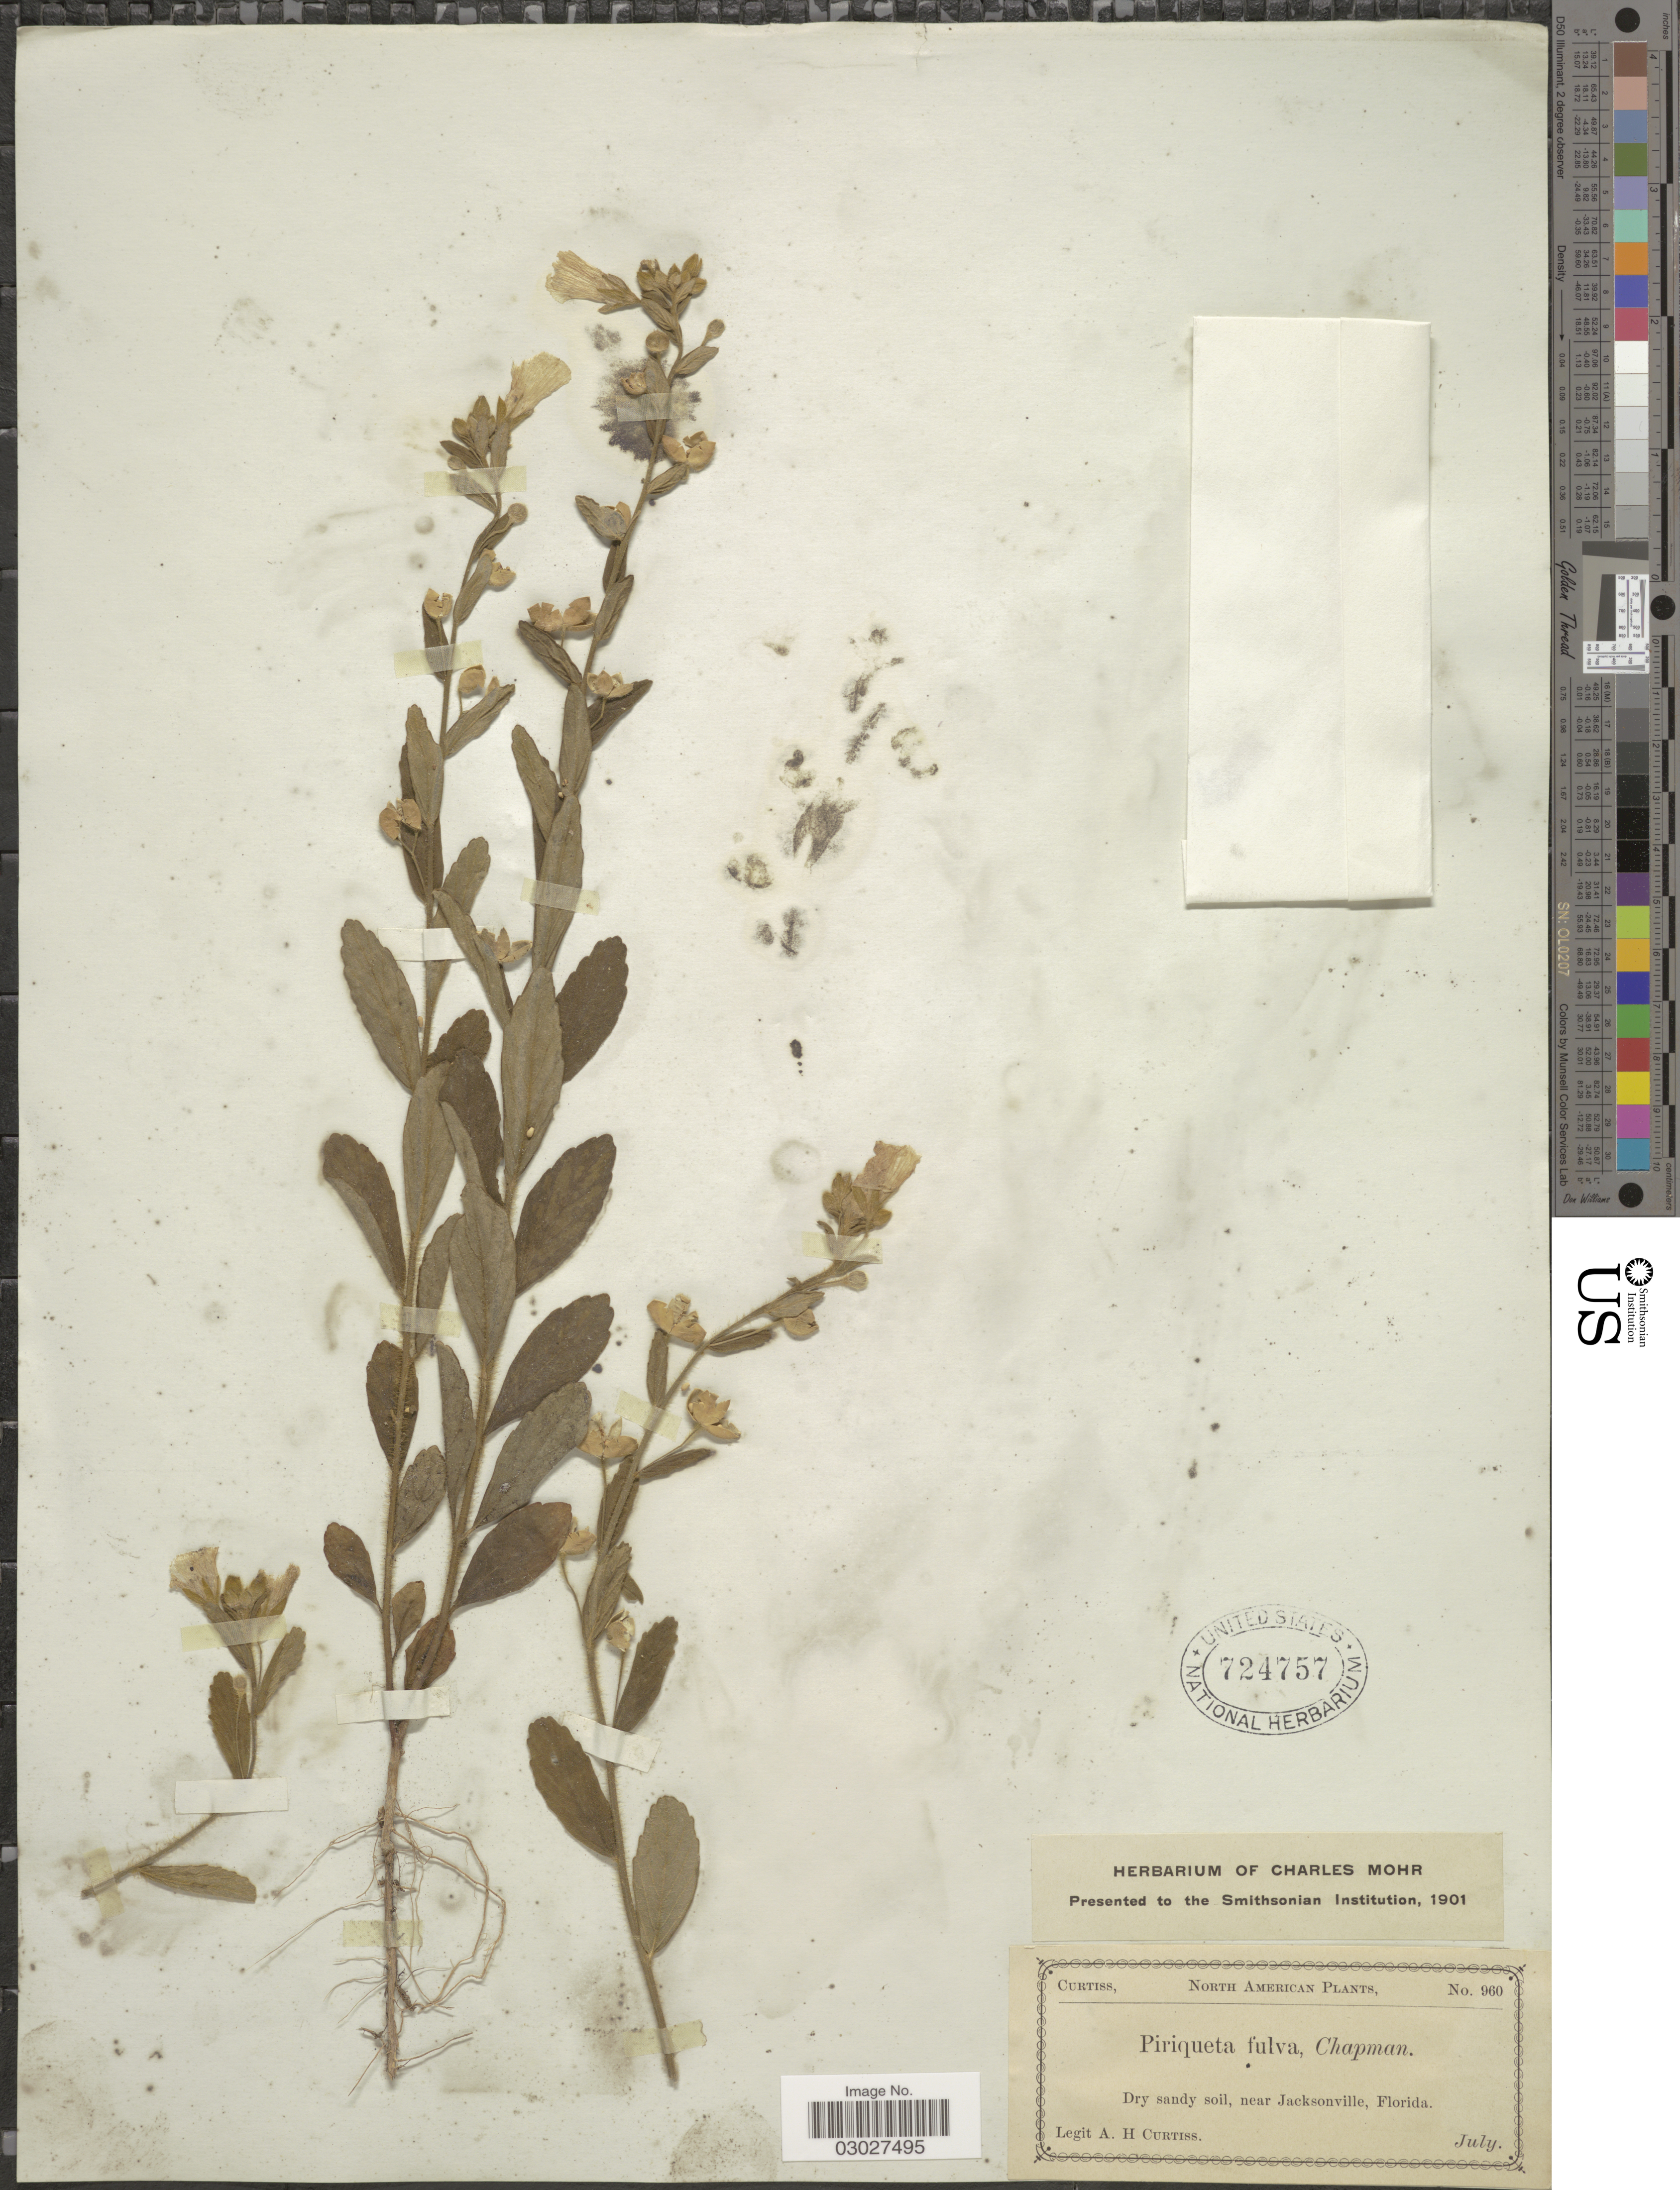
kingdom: Plantae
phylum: Tracheophyta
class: Magnoliopsida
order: Malpighiales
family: Turneraceae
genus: Piriqueta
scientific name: Piriqueta cistoides subsp. caroliniana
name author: (Walter) Arbo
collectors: A. H. Curtiss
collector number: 960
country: United States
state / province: Florida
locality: Dry sandy soil, near Jacksonville.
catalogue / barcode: US 724757